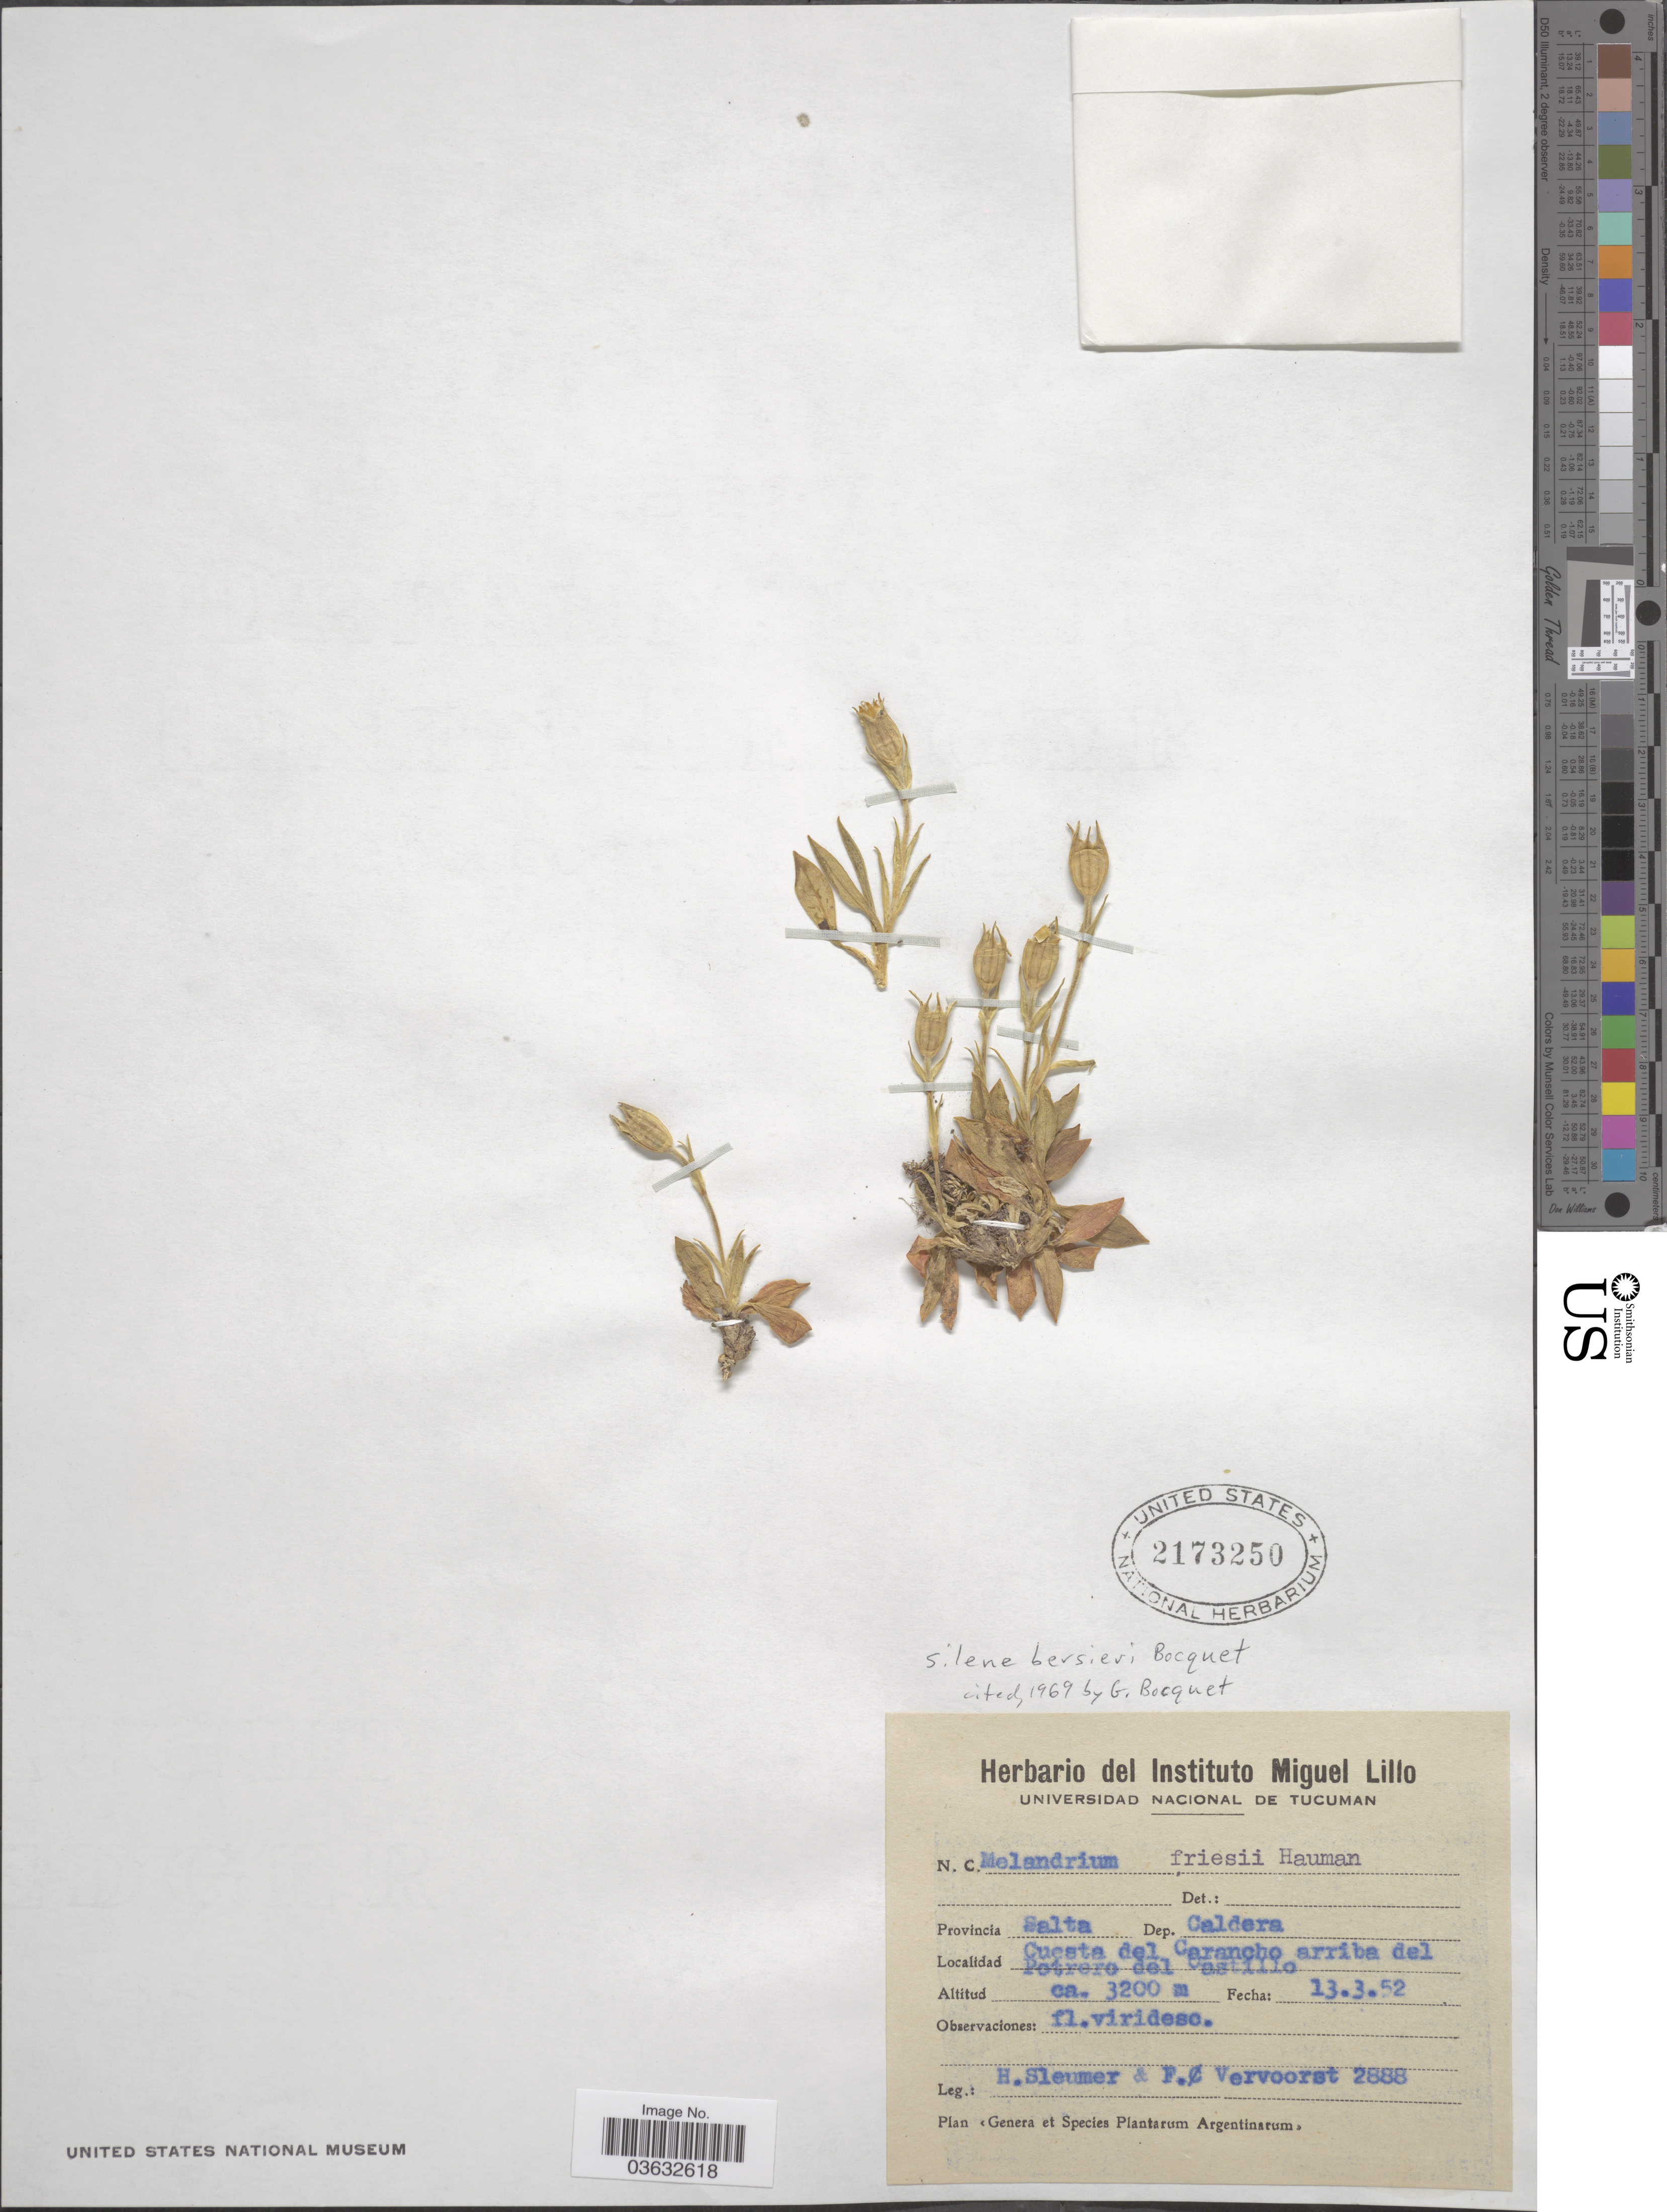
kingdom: Plantae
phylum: Tracheophyta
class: Magnoliopsida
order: Caryophyllales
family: Caryophyllaceae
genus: Silene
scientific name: Silene bersieri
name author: Bocquet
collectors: H. O. Sleumer & F. Vervoorst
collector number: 2888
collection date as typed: Transcribed d/m/y: 13/3/52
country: Argentina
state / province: Salta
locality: Dep. Caldera. Cuesta del Carancho arriba del Potrero del Castillo.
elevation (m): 3200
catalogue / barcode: US 2173250